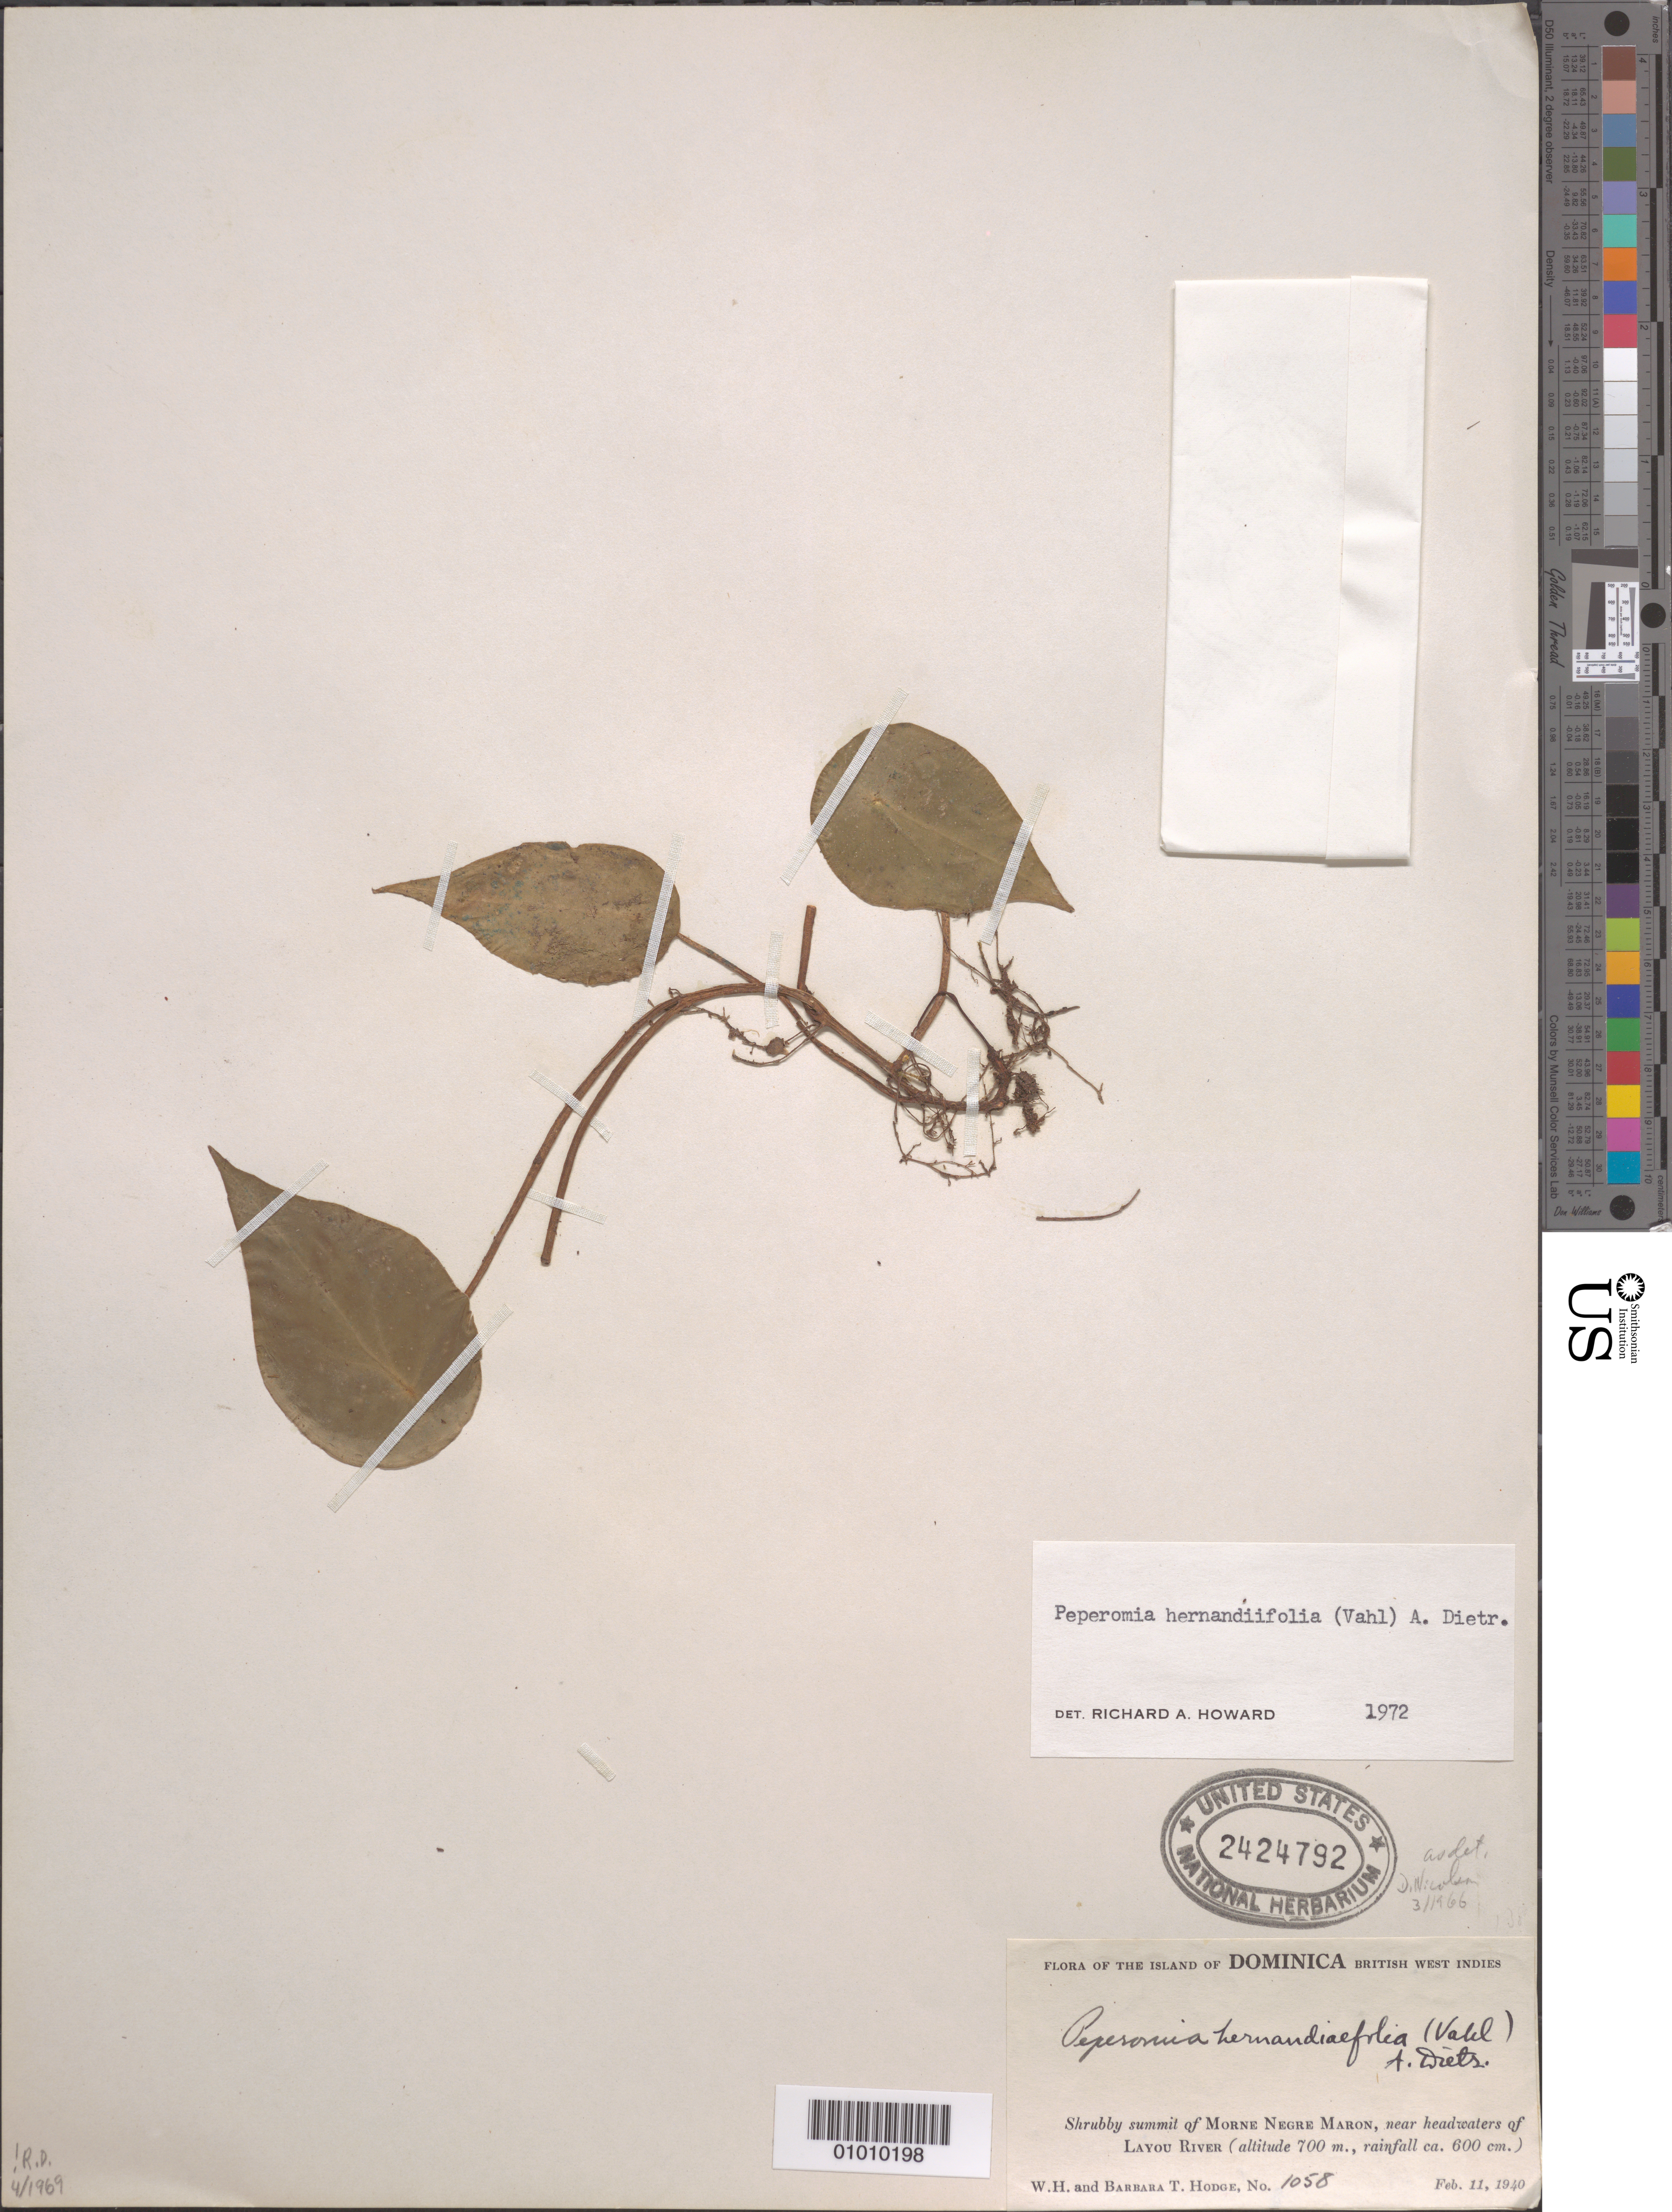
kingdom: Plantae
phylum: Tracheophyta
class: Magnoliopsida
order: Piperales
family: Piperaceae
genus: Peperomia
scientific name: Peperomia hernandiifolia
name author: (Vahl) A. Dietr.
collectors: B. Hodge & W. Hodge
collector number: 1058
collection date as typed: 11 Feb 1940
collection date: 1940-02-11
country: Dominica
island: Dominica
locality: Shrubby summit of Morne Negre Maron, near headwaters of Layou River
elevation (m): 700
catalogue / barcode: US 2424792